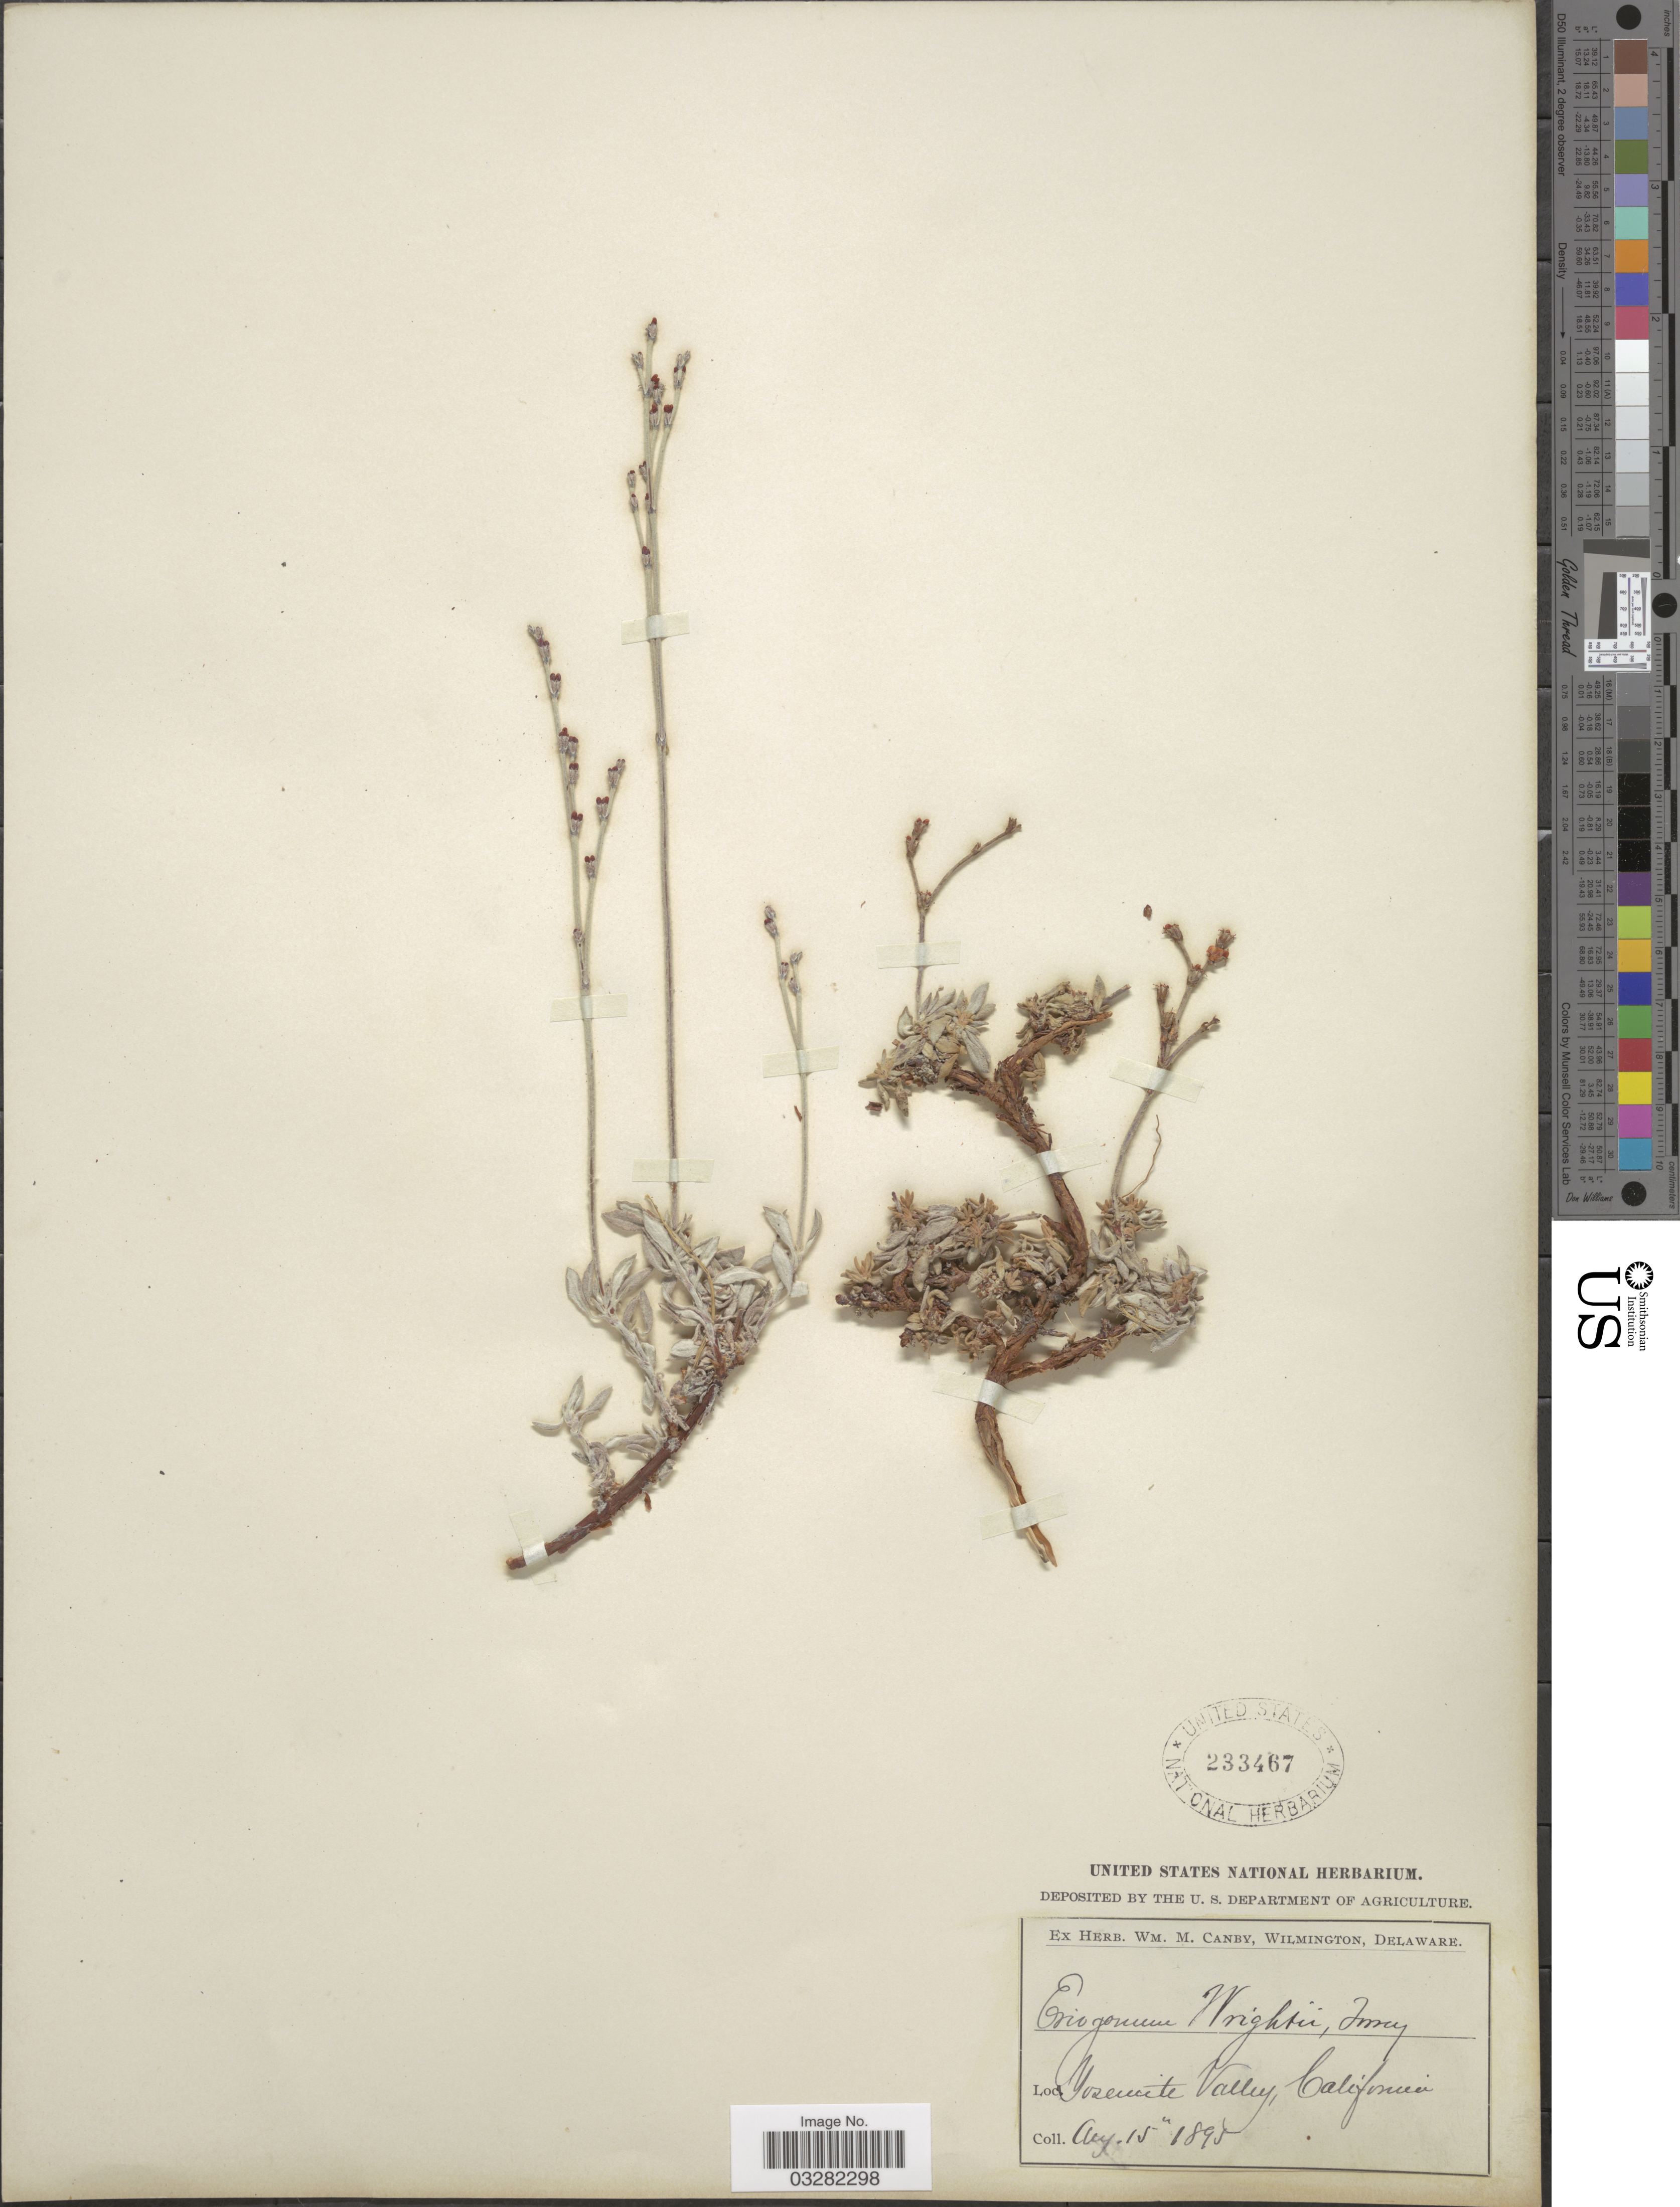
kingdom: Plantae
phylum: Tracheophyta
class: Magnoliopsida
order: Caryophyllales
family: Polygonaceae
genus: Eriogonum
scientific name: Eriogonum wrightii var. subscaposum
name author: S. Watson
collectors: ex herb. W.M. Canby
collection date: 1895-08-15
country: United States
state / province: California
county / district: Mariposa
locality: Yosemite Valley.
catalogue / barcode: US 233467